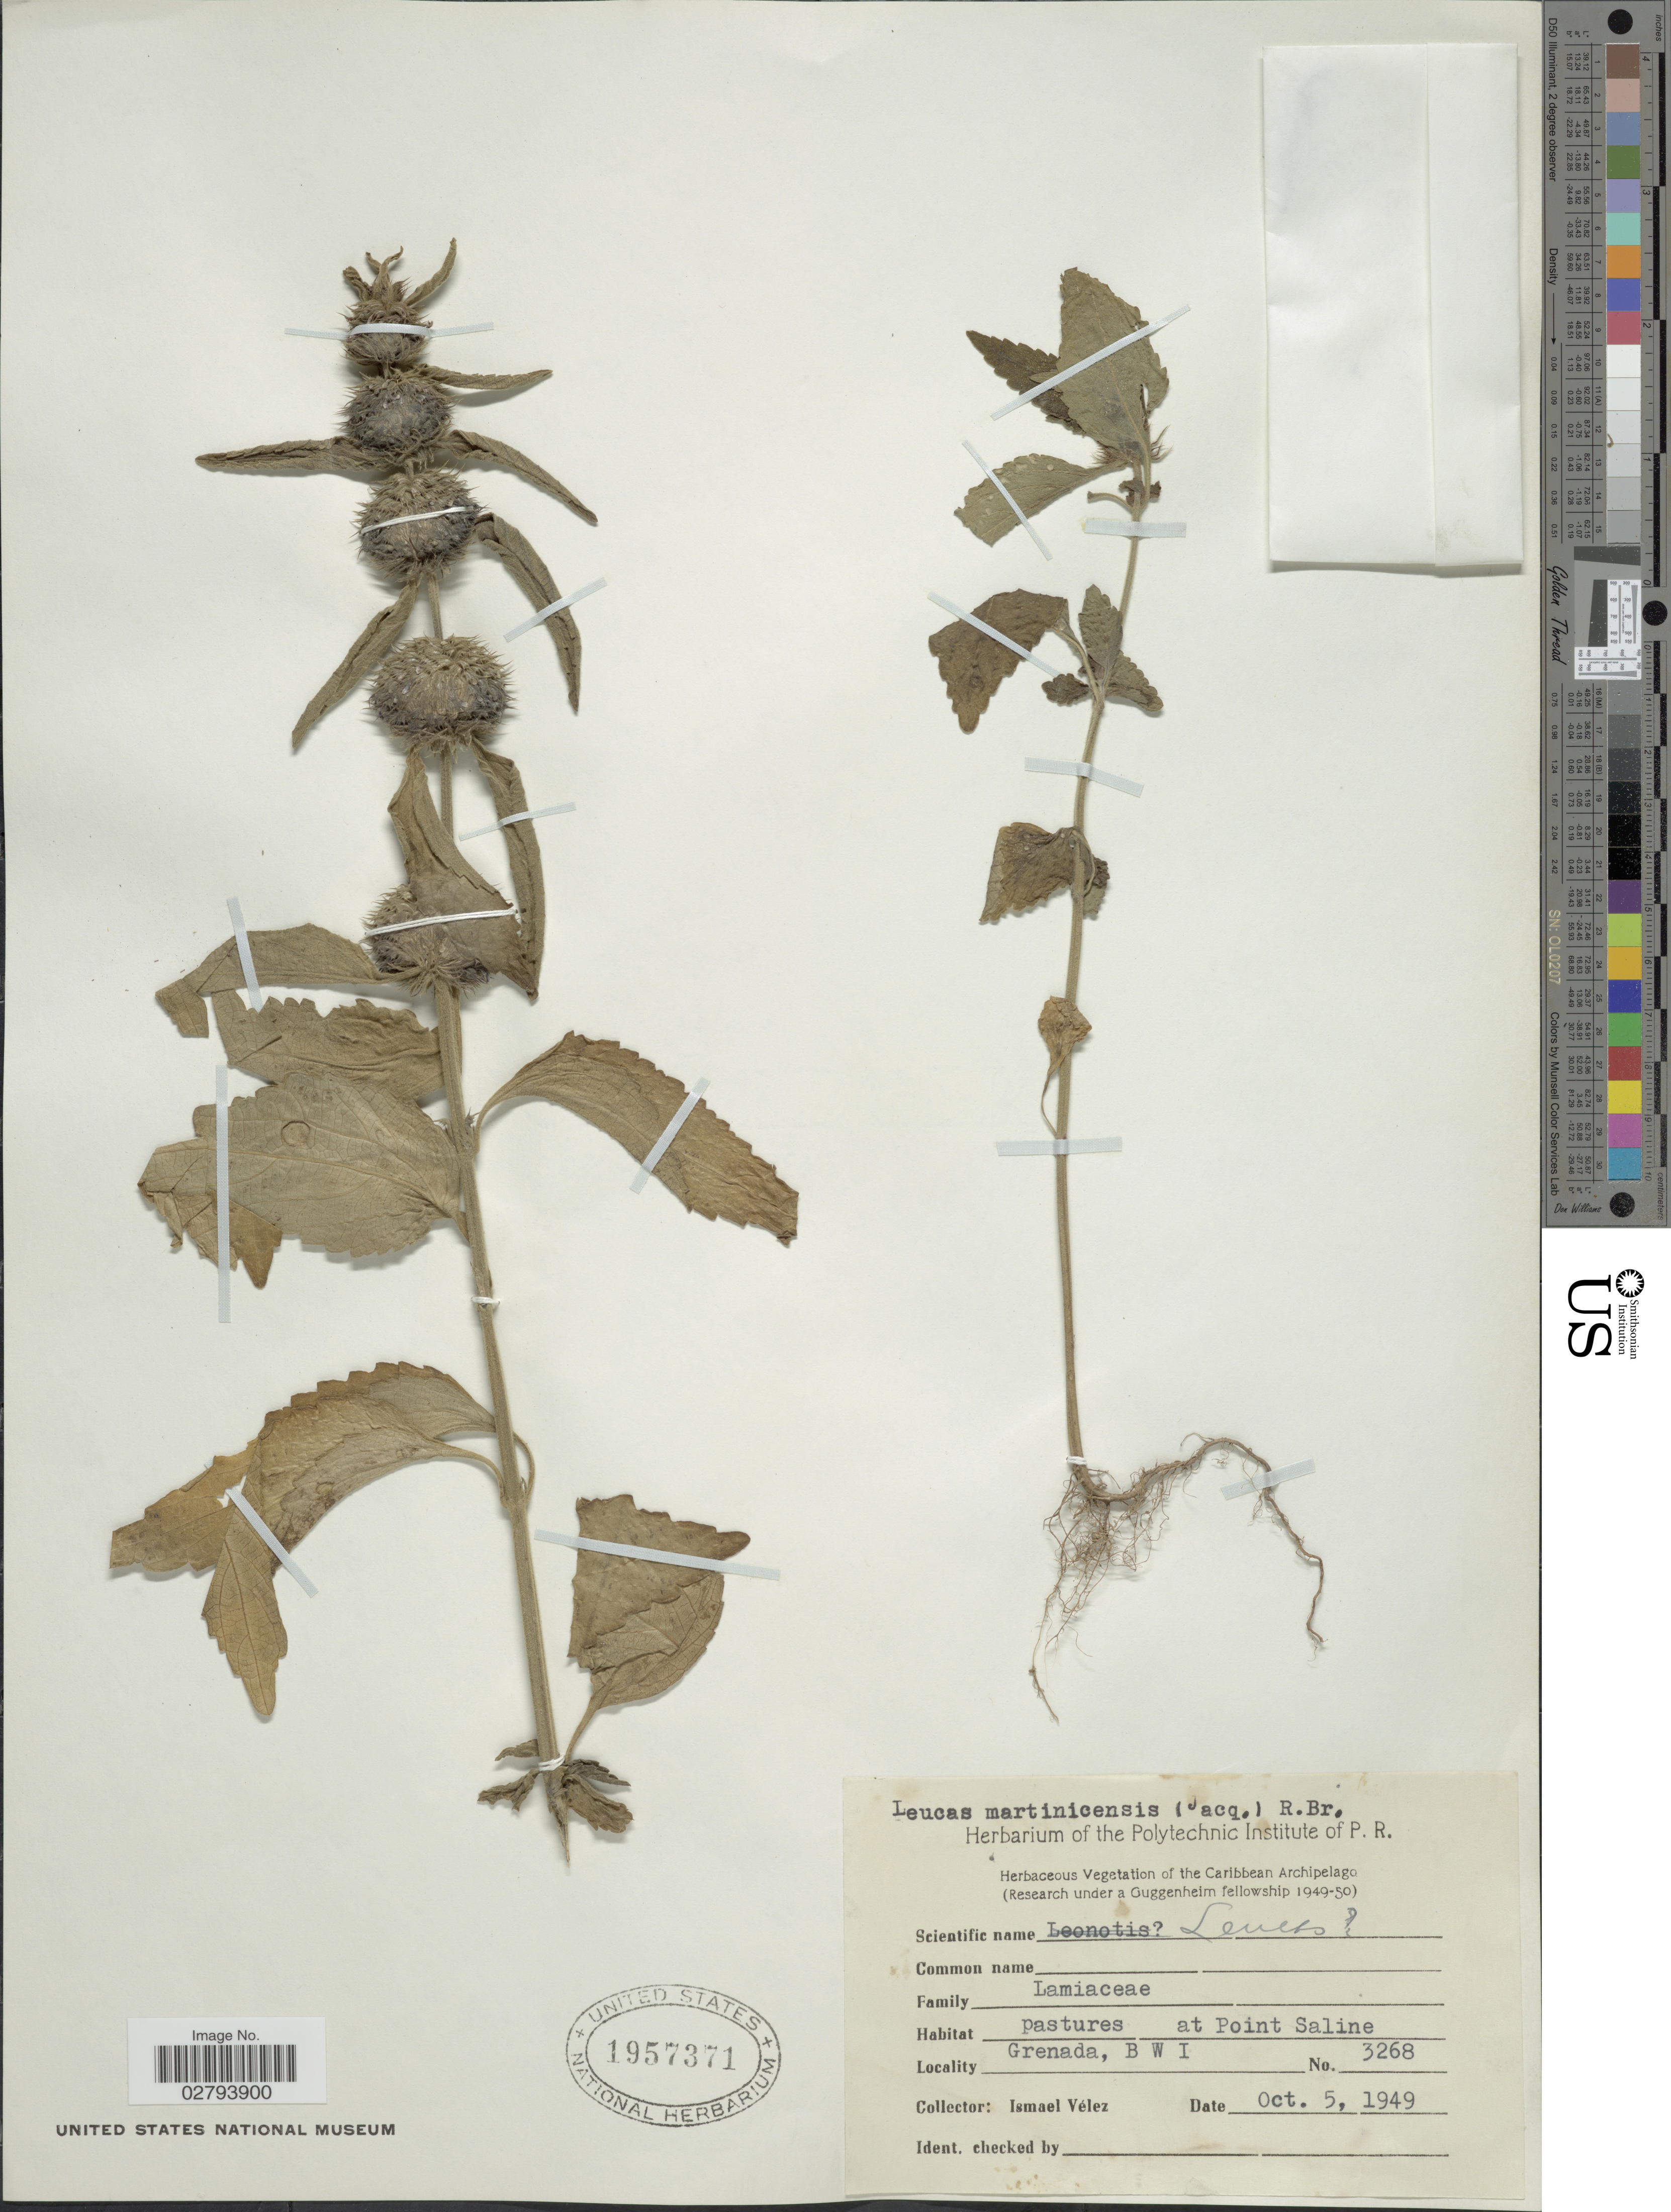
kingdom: Plantae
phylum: Tracheophyta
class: Magnoliopsida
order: Lamiales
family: Lamiaceae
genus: Leucas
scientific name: Leucas martinicensis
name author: (Jacq.) R. Br.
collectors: I. Vélez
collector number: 3268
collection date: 1949-10-05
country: Grenada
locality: At Point Saline, Grenada, B W I.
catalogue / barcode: US 1957371